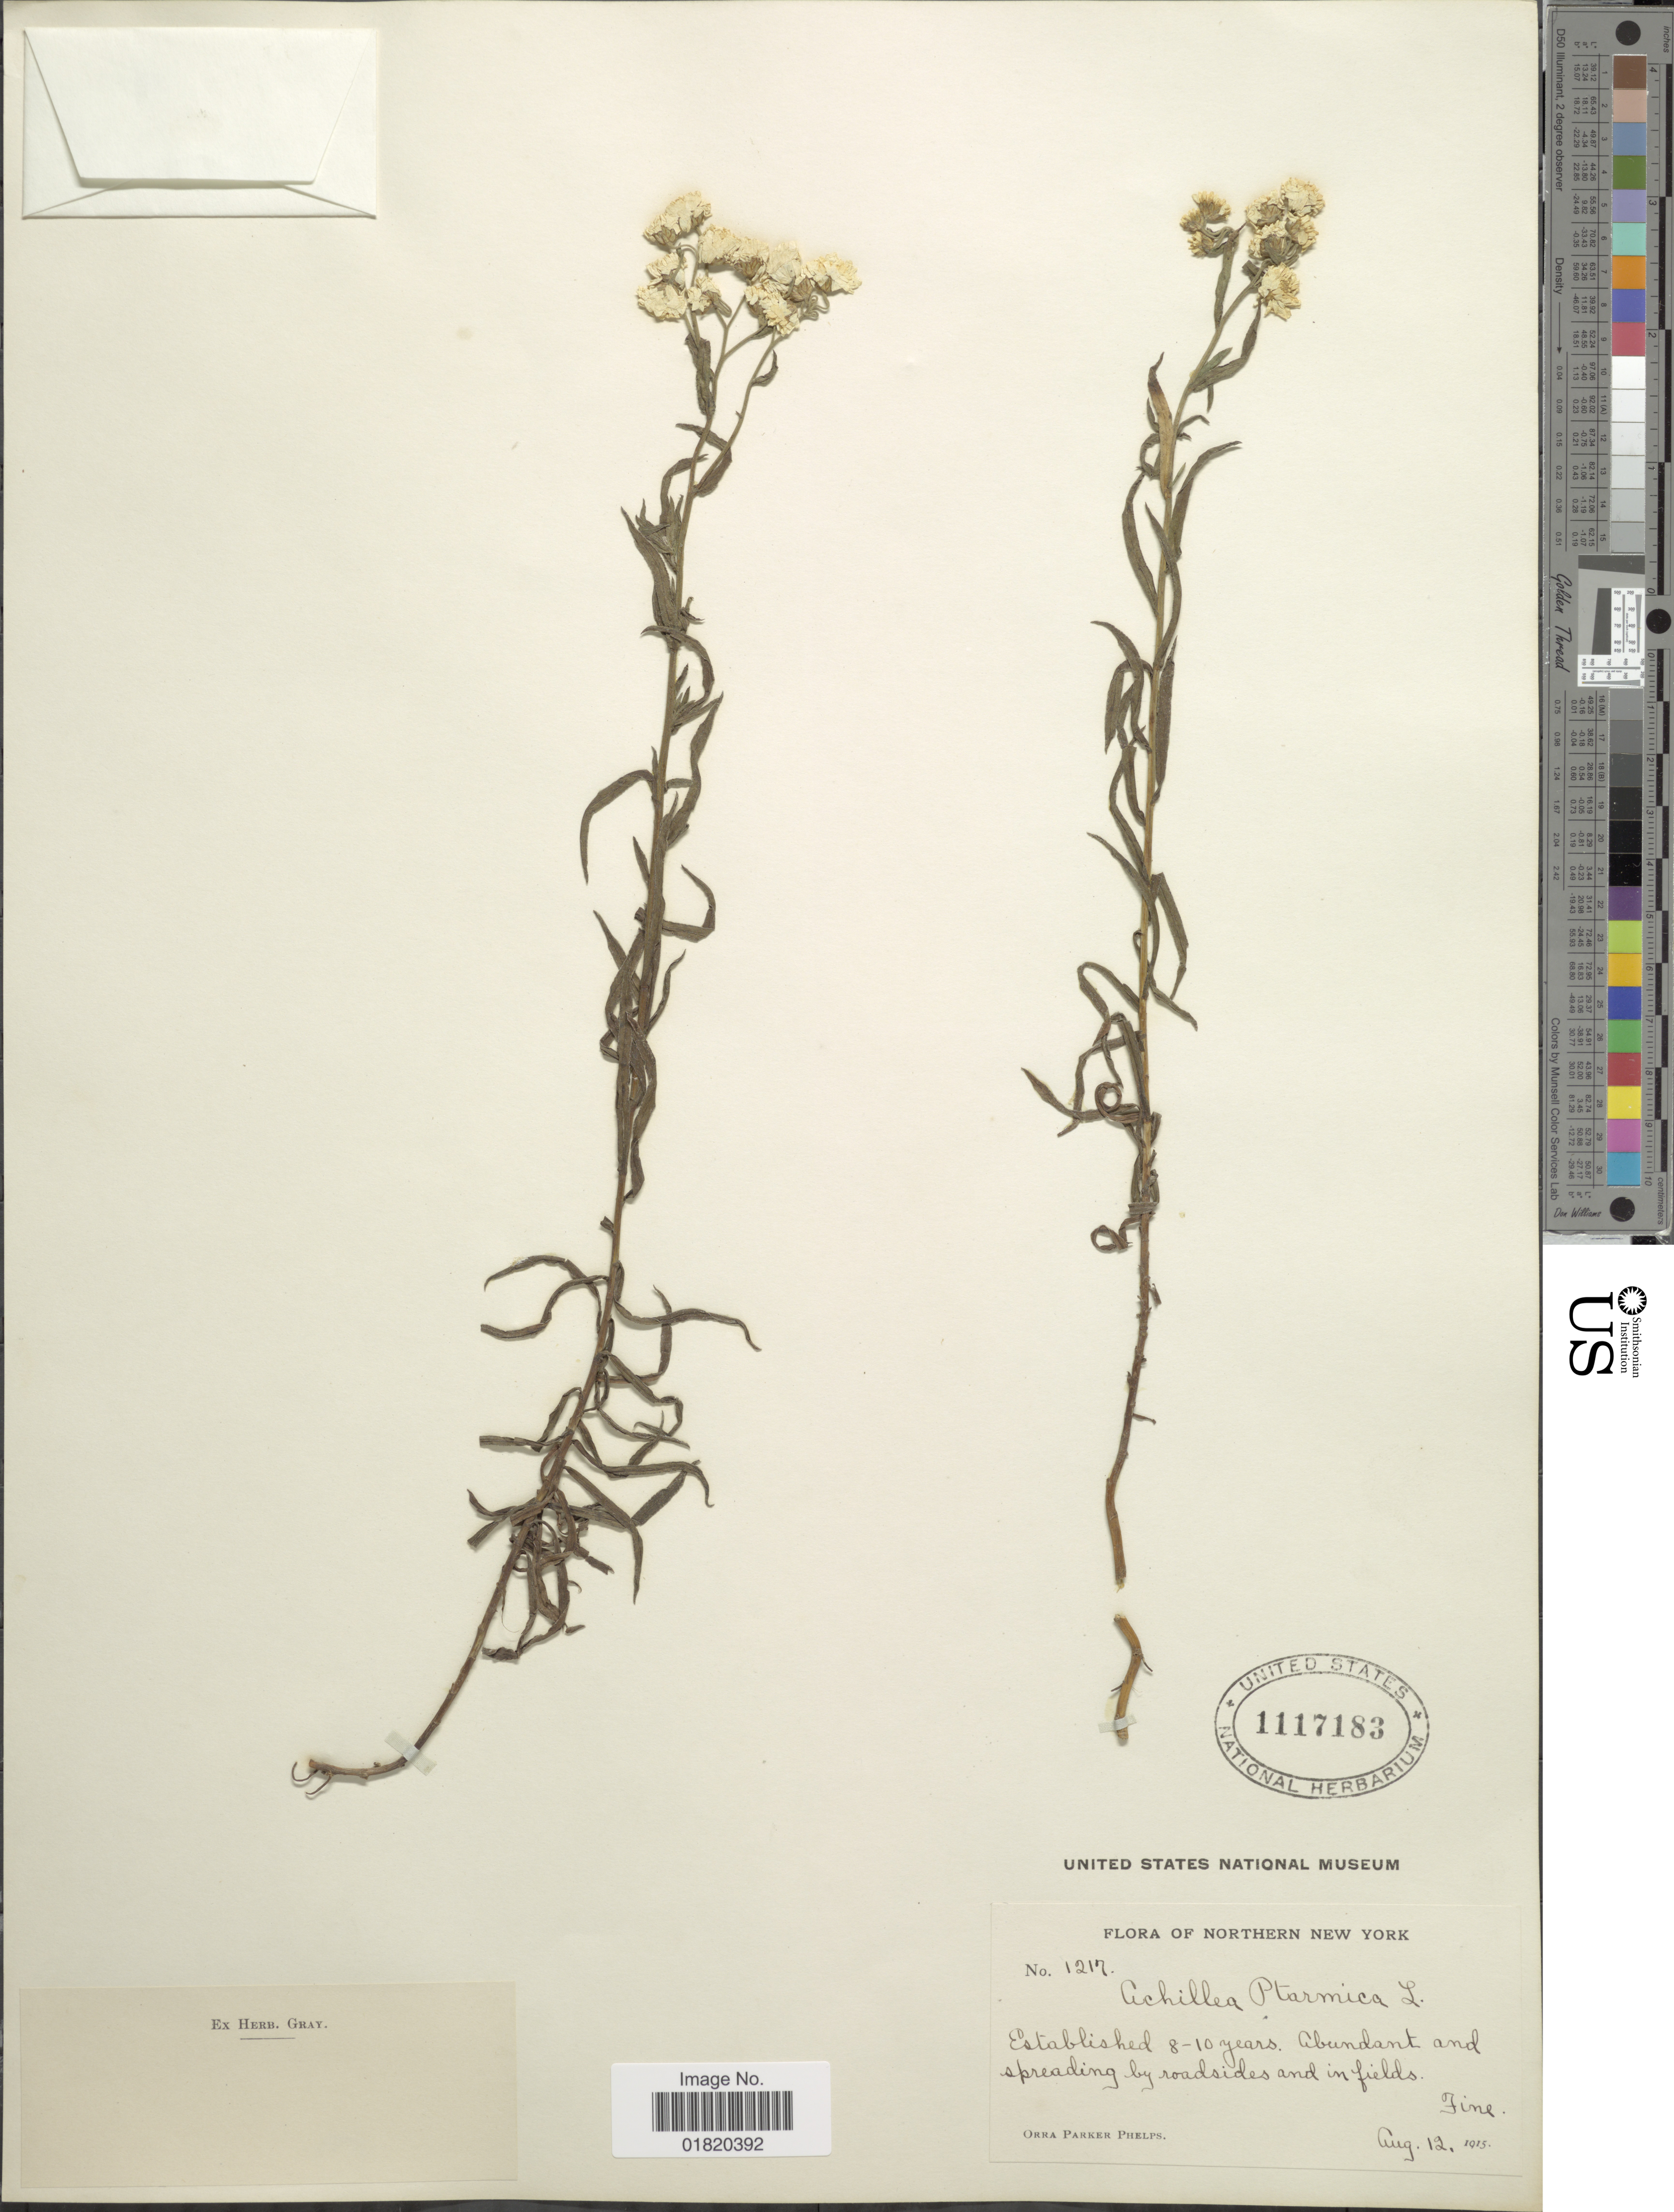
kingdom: Plantae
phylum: Tracheophyta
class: Magnoliopsida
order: Asterales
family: Asteraceae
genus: Achillea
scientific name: Achillea ptarmica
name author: L.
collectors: O. P. Phelps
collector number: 1217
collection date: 1915-08-12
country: United States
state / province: New York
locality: Northern New York. Fine.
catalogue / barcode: US 1117183